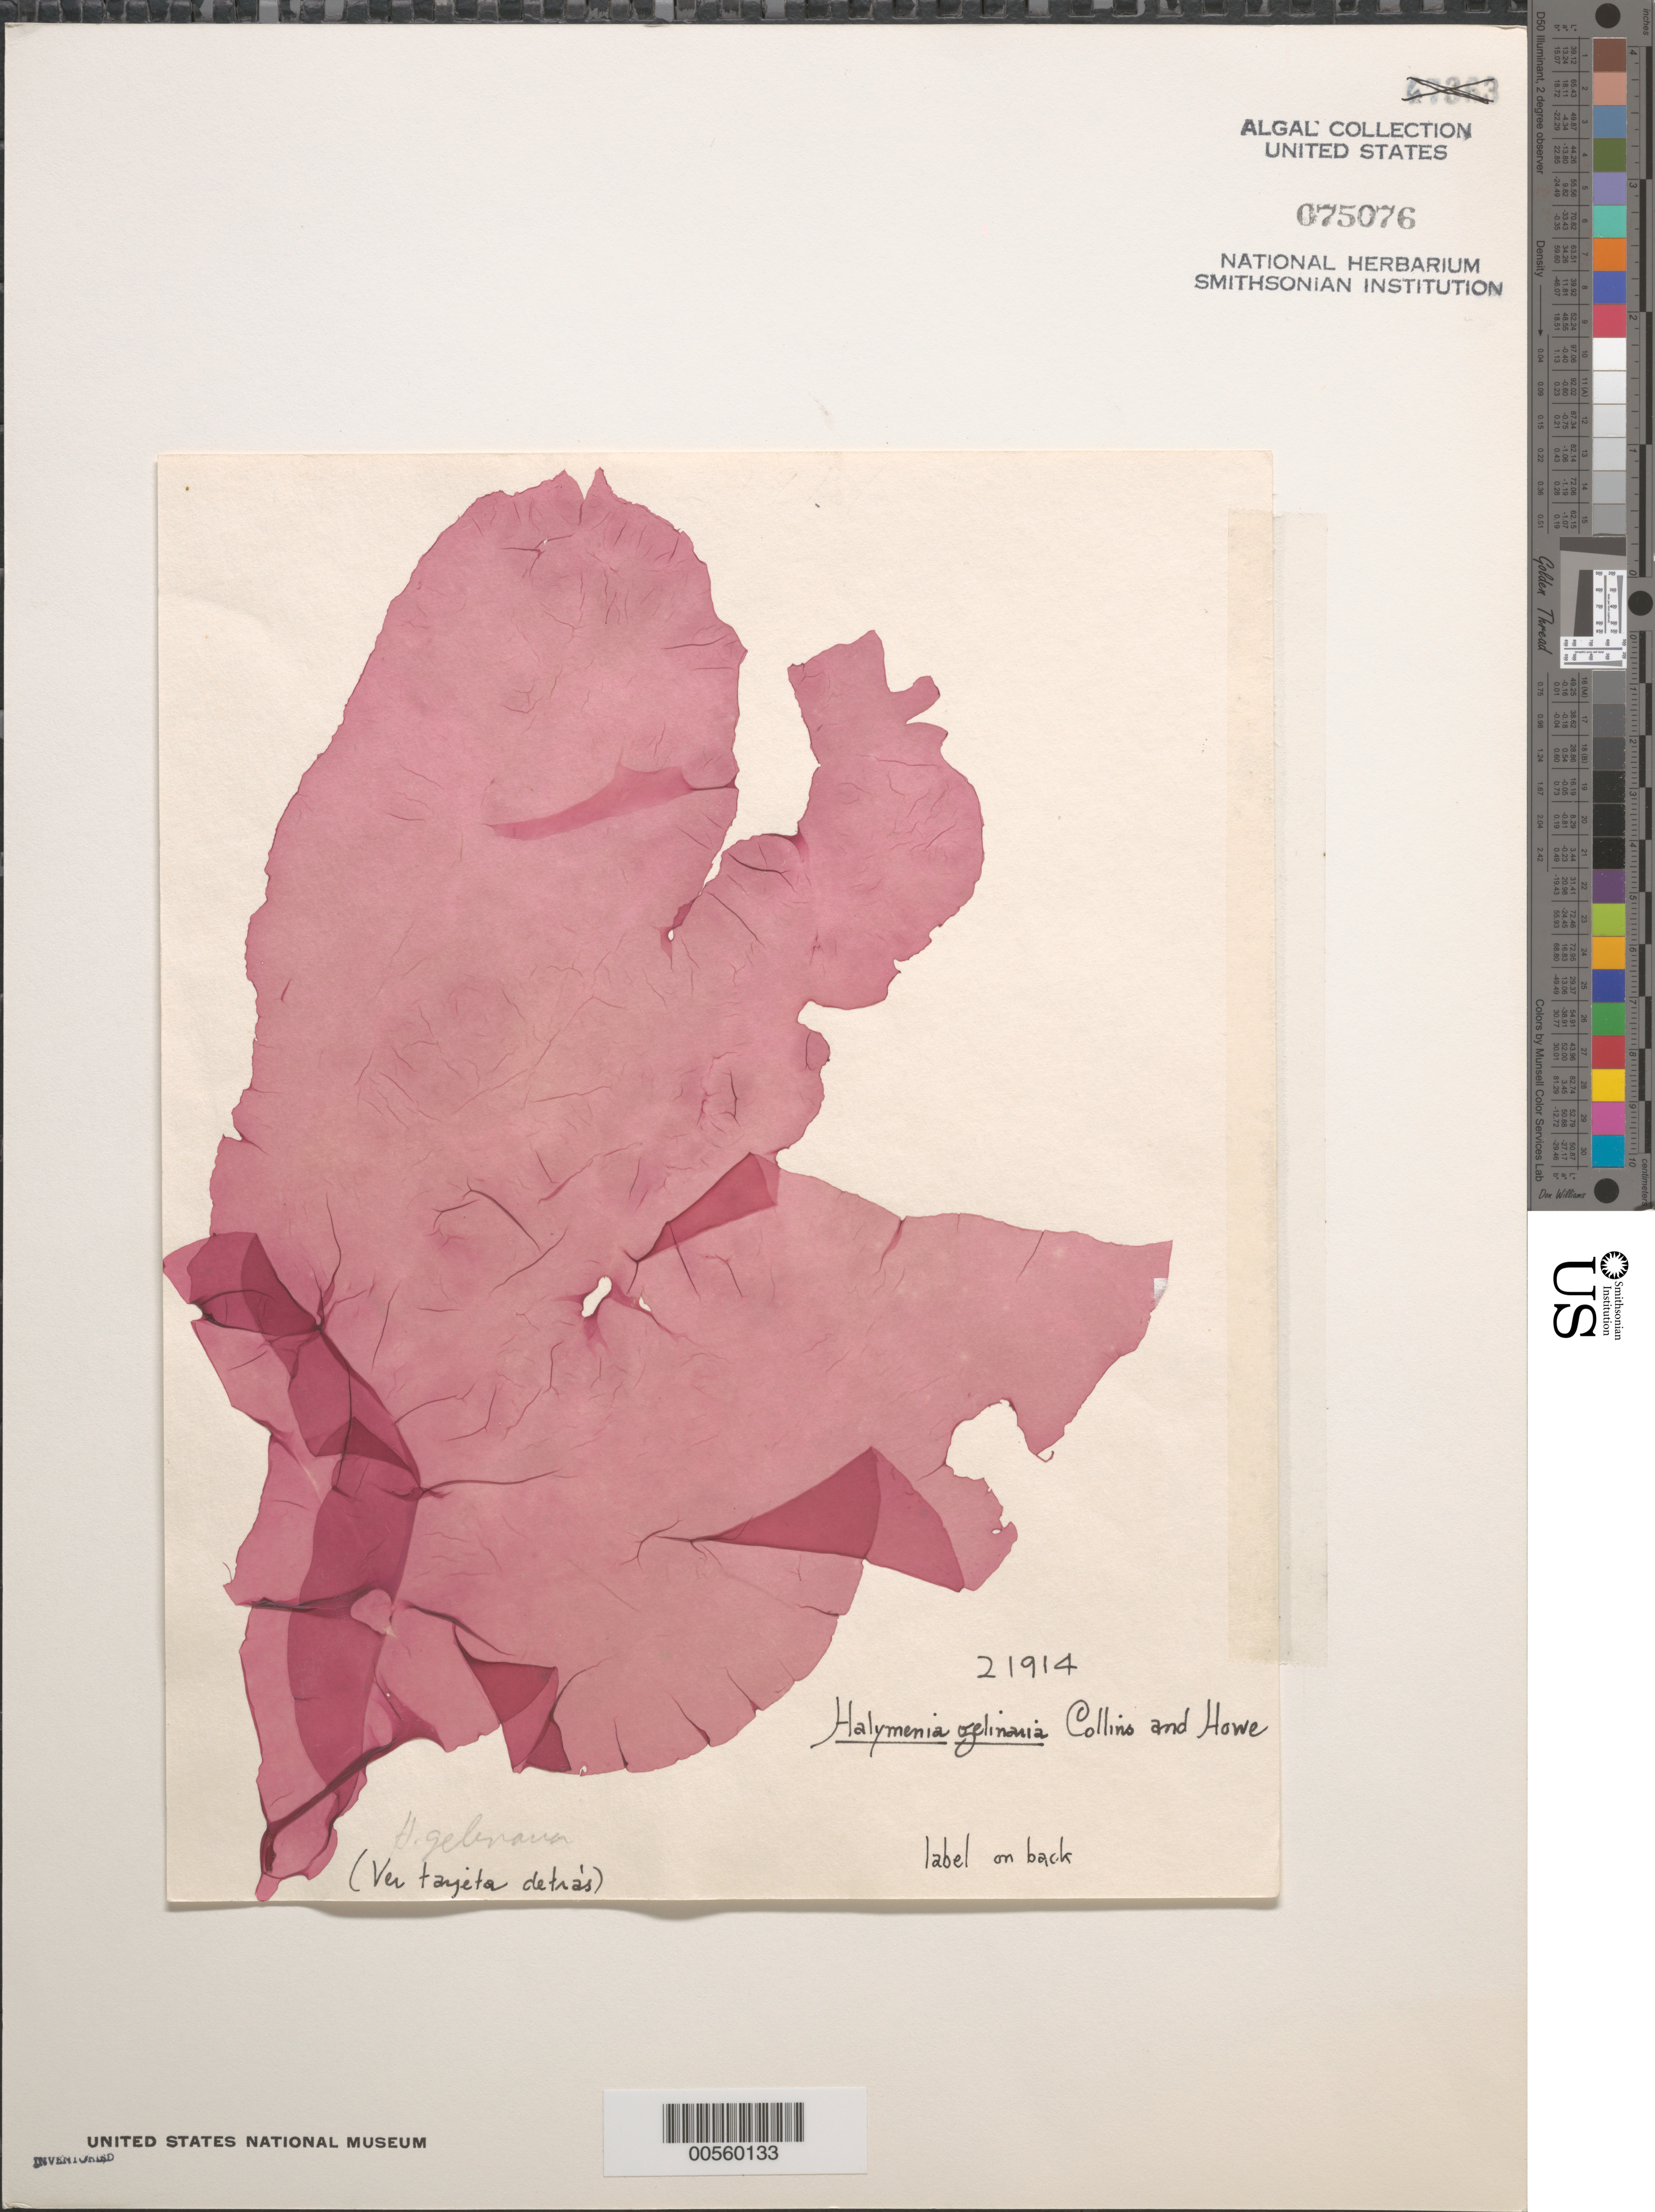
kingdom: Plantae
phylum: Rhodophyta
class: Florideophyceae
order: Halymeniales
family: Halymeniaceae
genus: Halymenia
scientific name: Halymenia floridana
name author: J. Agardh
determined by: Algae name updating Project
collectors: M. Diaz-Piferrer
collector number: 21914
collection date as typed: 14 Jun 1966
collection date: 1966-06-14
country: Venezuela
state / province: Nueva Esparta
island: Margarita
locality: Playa el humo, near cabo negro, isla margarita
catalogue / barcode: US 75076